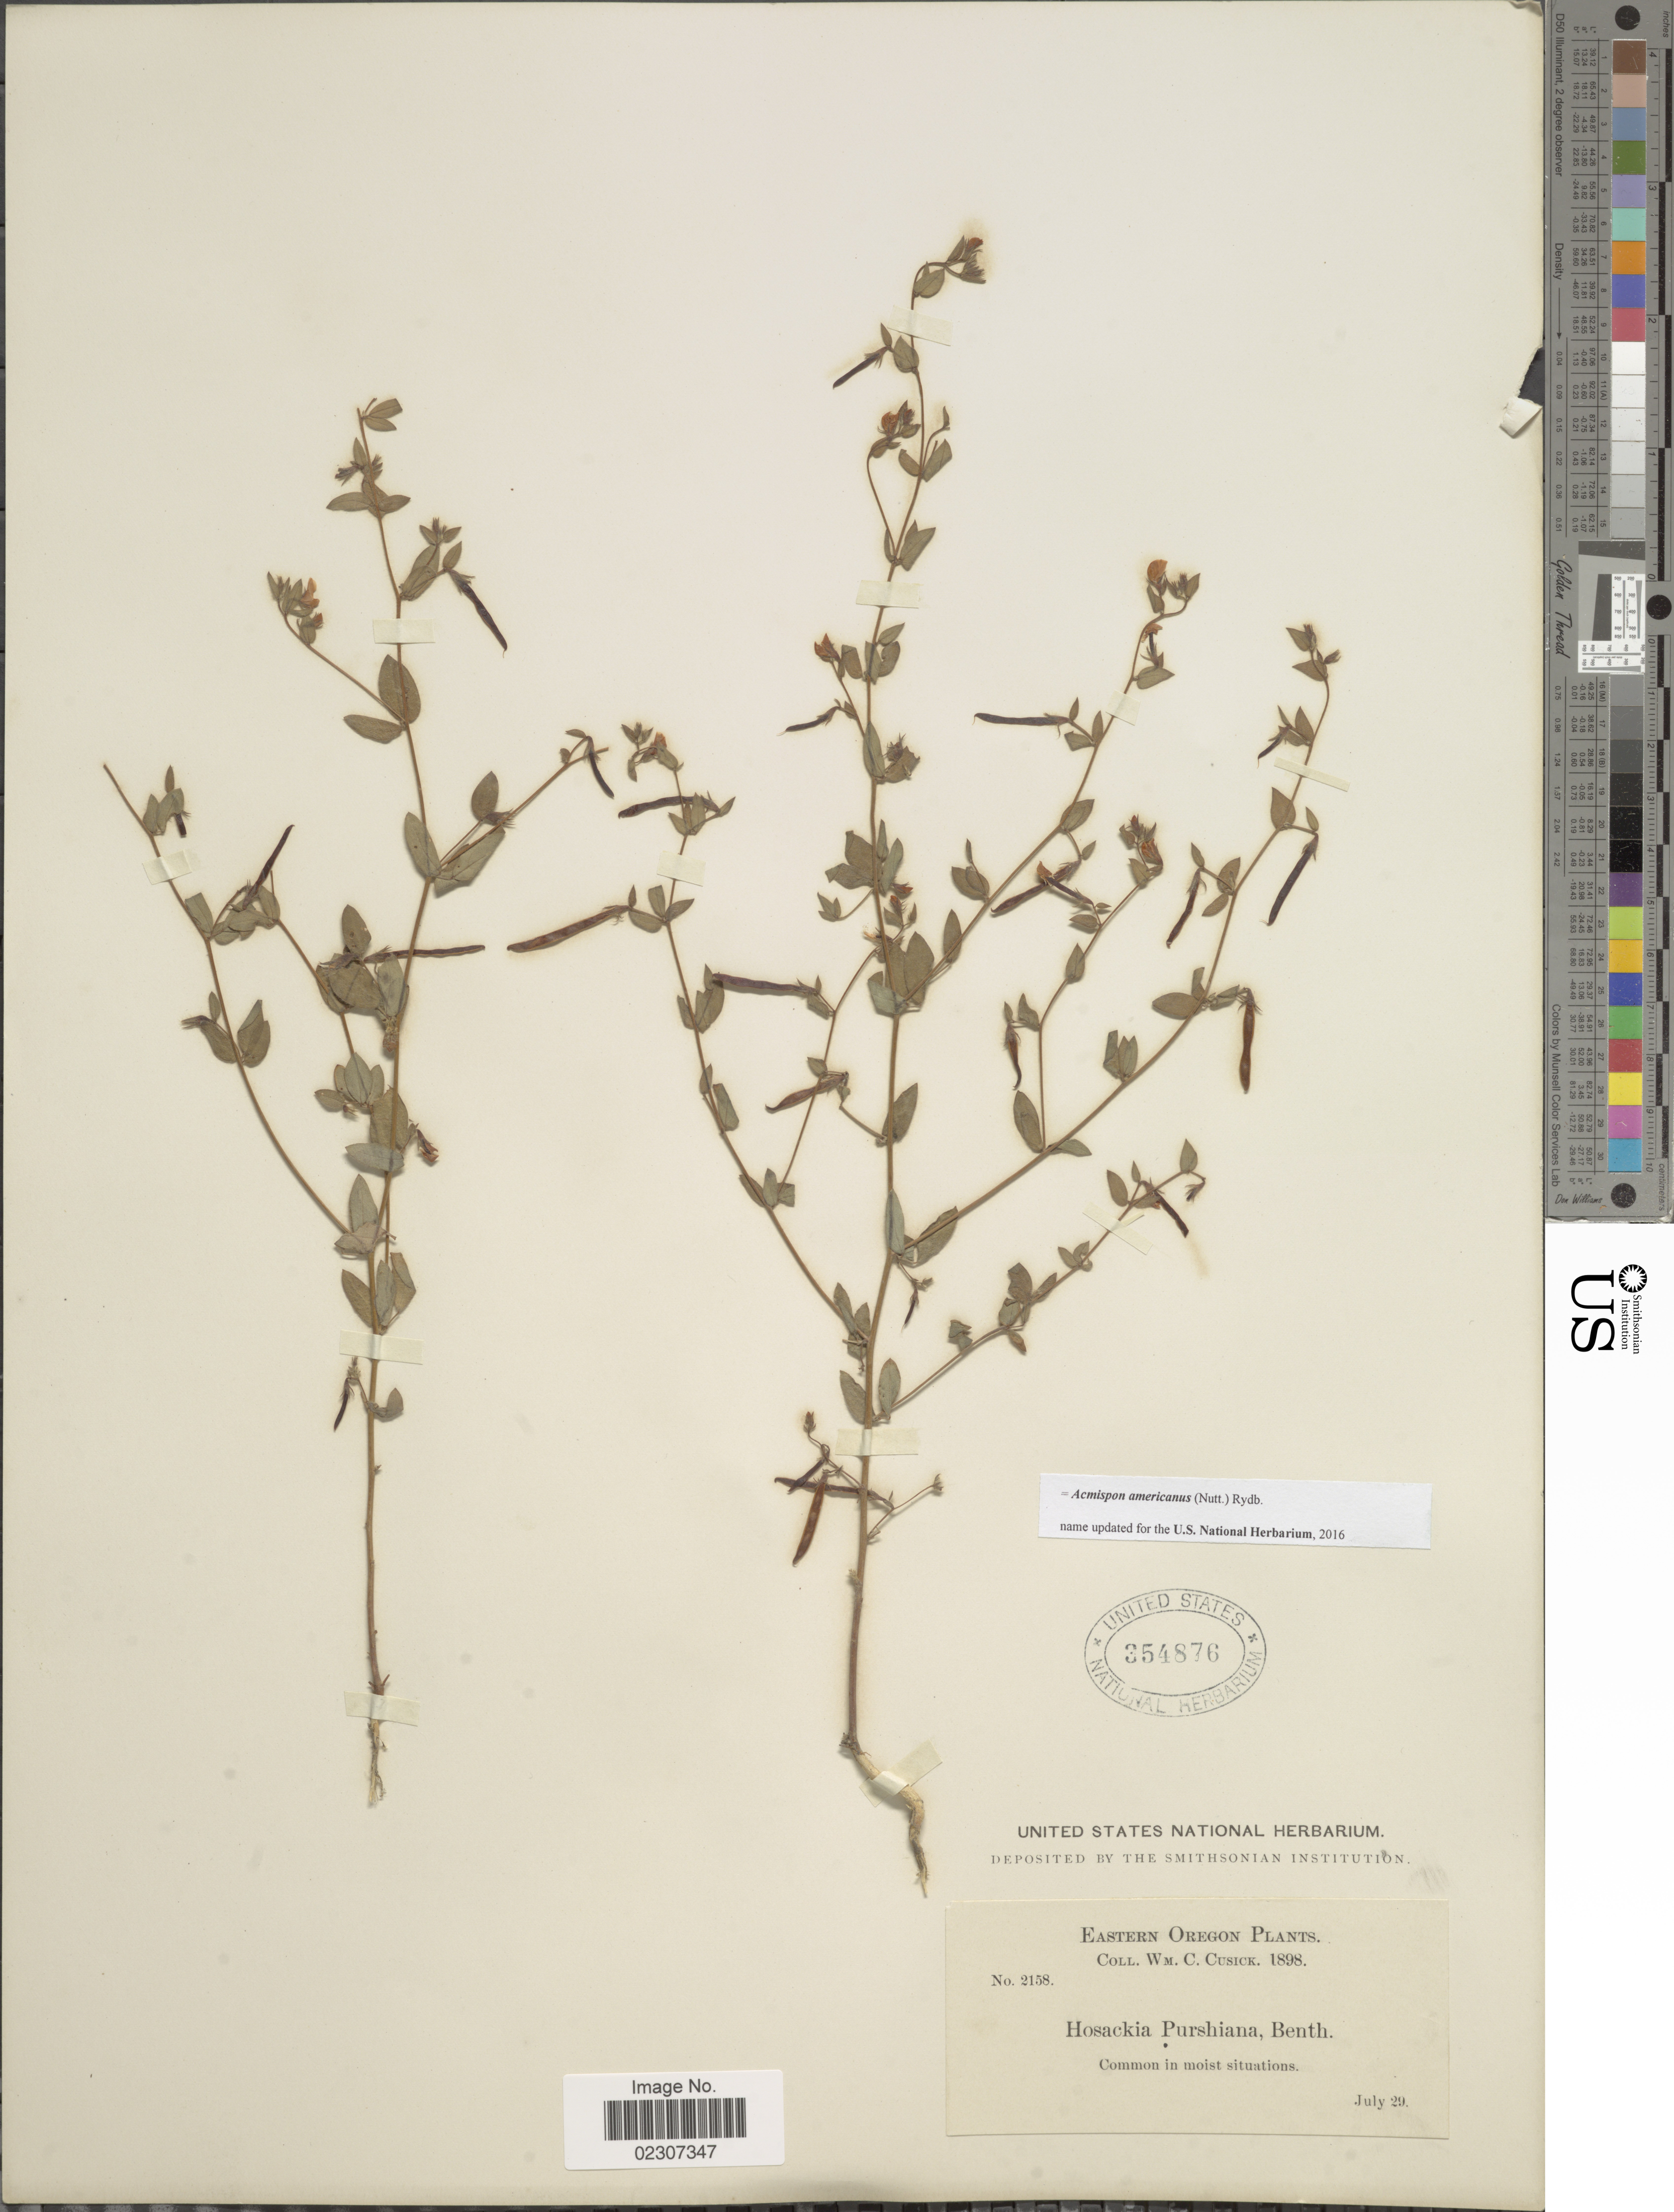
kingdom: Plantae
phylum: Tracheophyta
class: Magnoliopsida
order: Fabales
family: Fabaceae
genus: Acmispon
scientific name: Acmispon americanus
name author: (Nutt.) Rydb.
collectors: W. C. Cusick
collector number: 2158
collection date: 1898-07-29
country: United States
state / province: Oregon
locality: Orego, Common in moist situations.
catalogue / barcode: US 354876